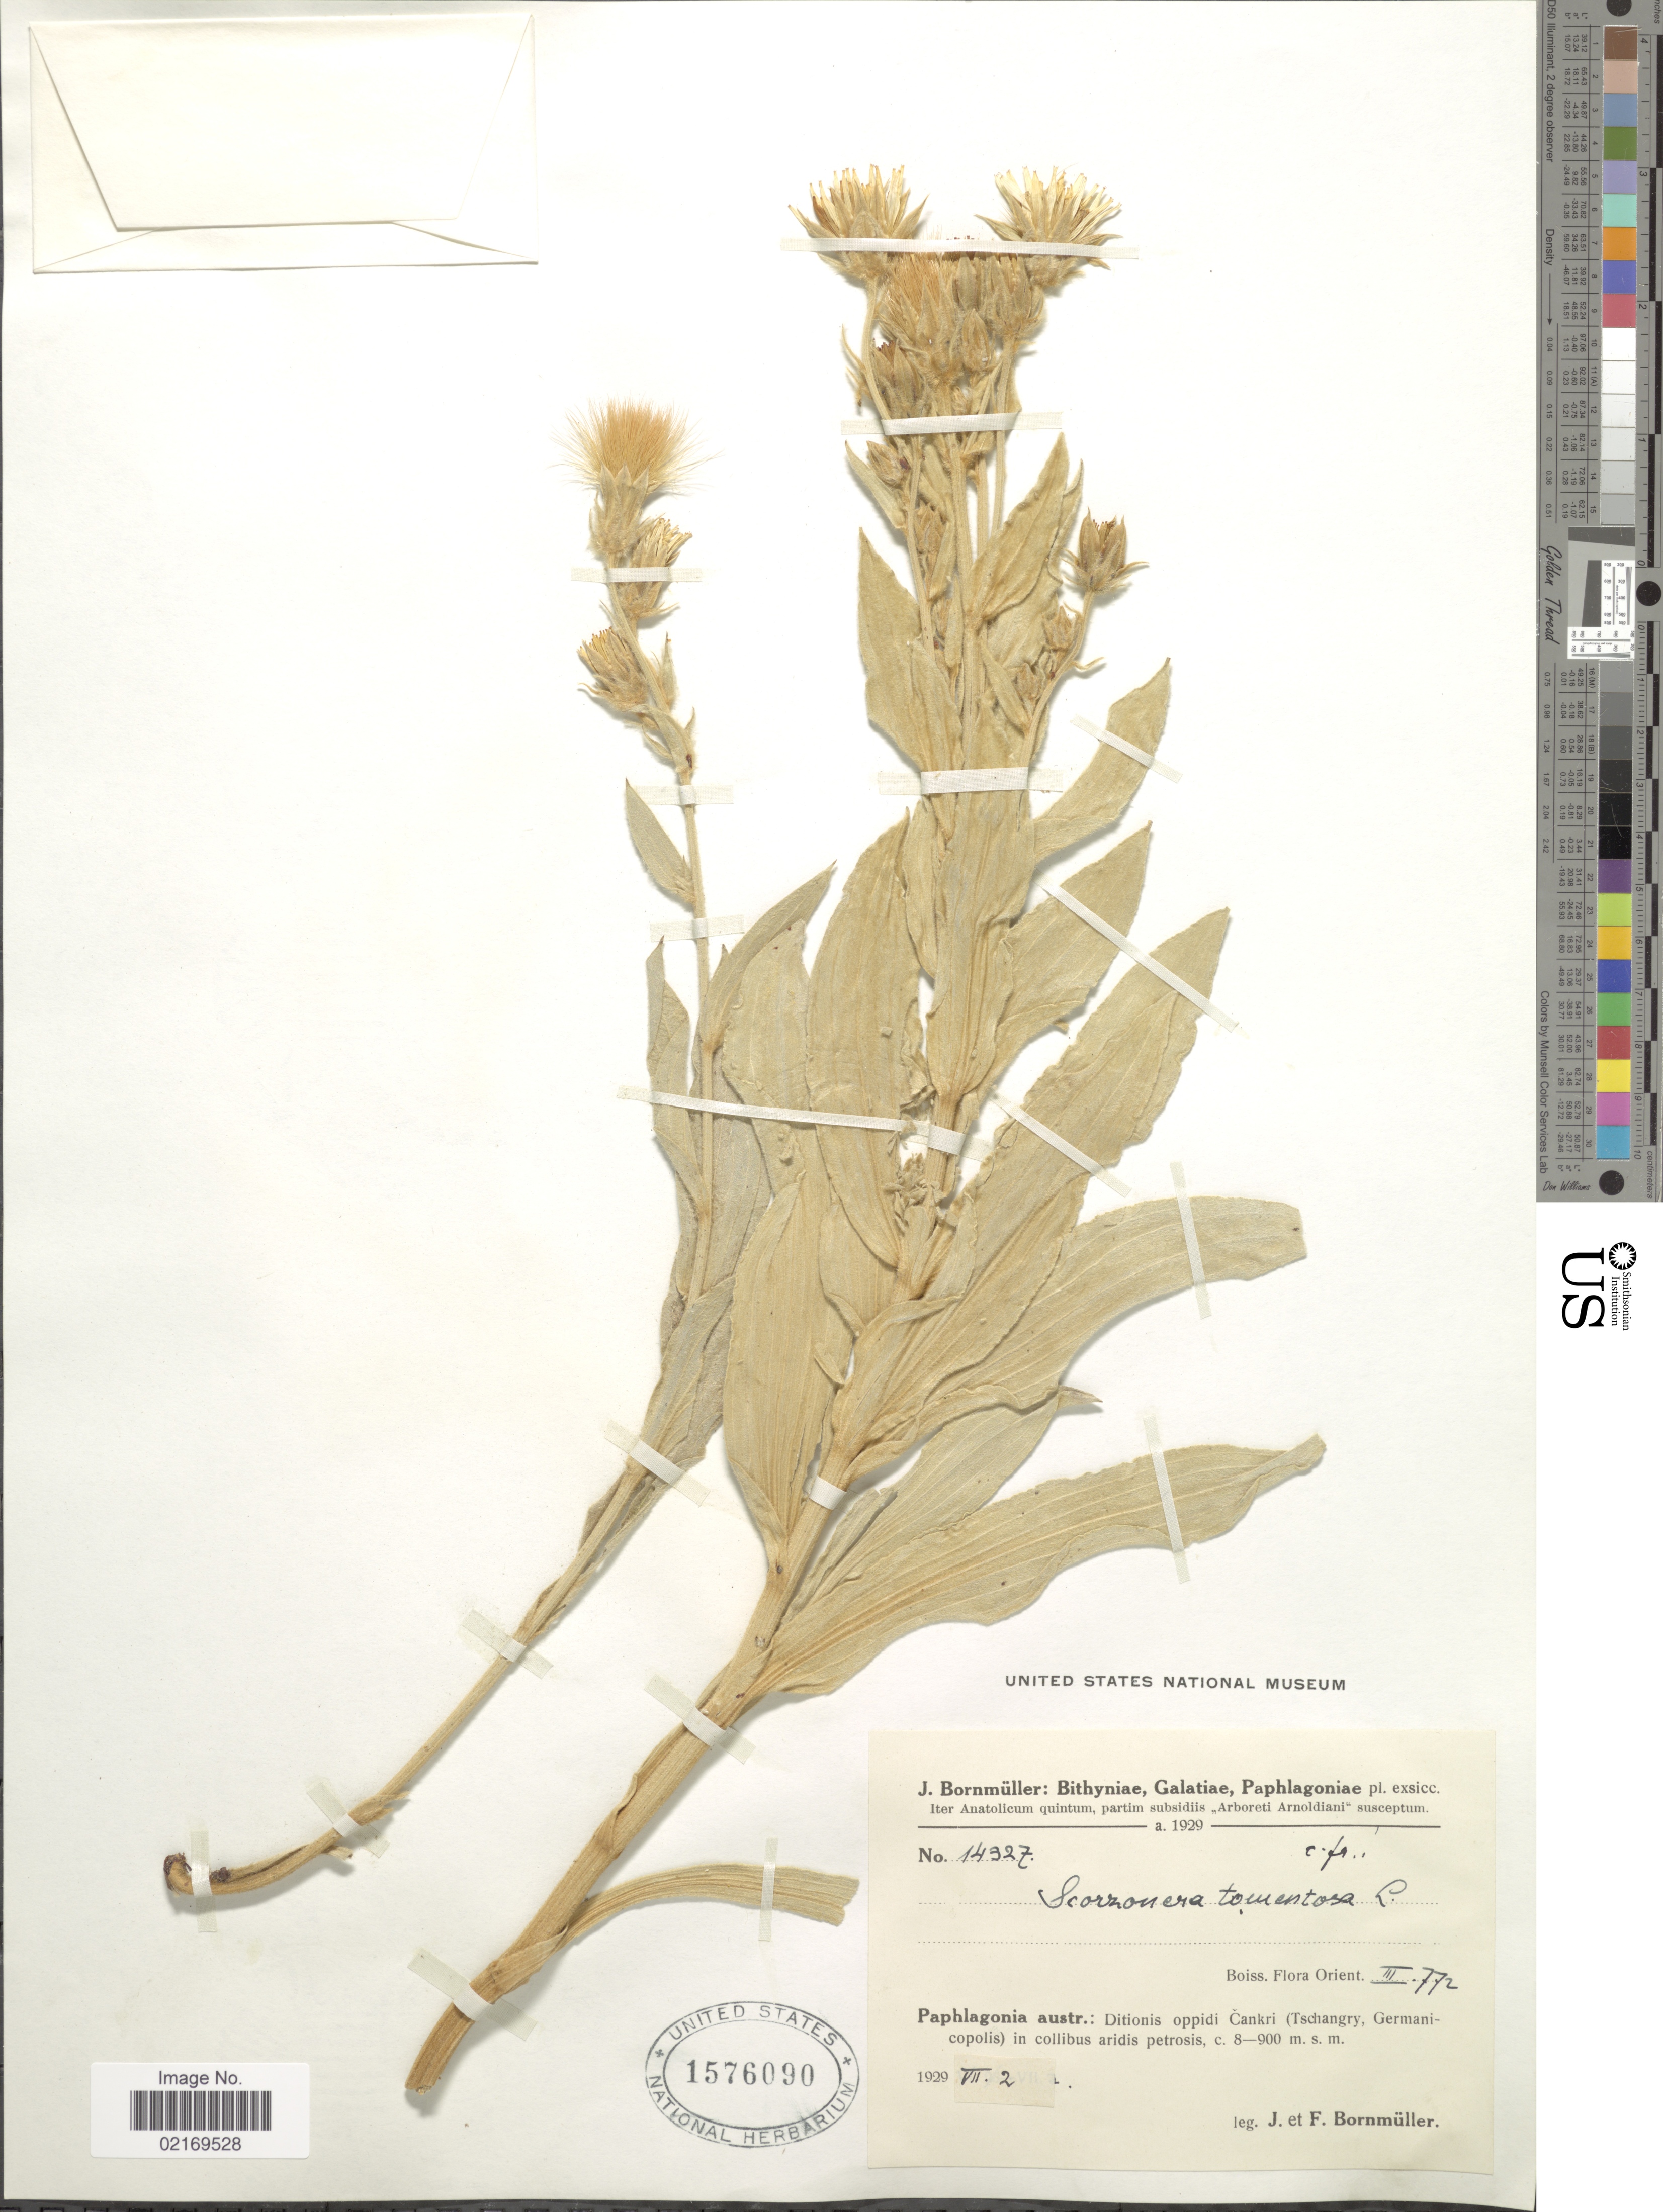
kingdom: Plantae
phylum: Tracheophyta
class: Magnoliopsida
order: Asterales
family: Asteraceae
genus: Scorzonera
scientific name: Scorzonera tomentosa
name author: L.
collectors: J. Bornmüller & F. Bornmüller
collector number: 14327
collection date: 1929-07-02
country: Turkey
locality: Paphlagonia austr.: ditionis oppidi Cankri (Tschangry, Germanicopolis) in collibus aridis petrosis.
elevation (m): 800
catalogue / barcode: US 1576090